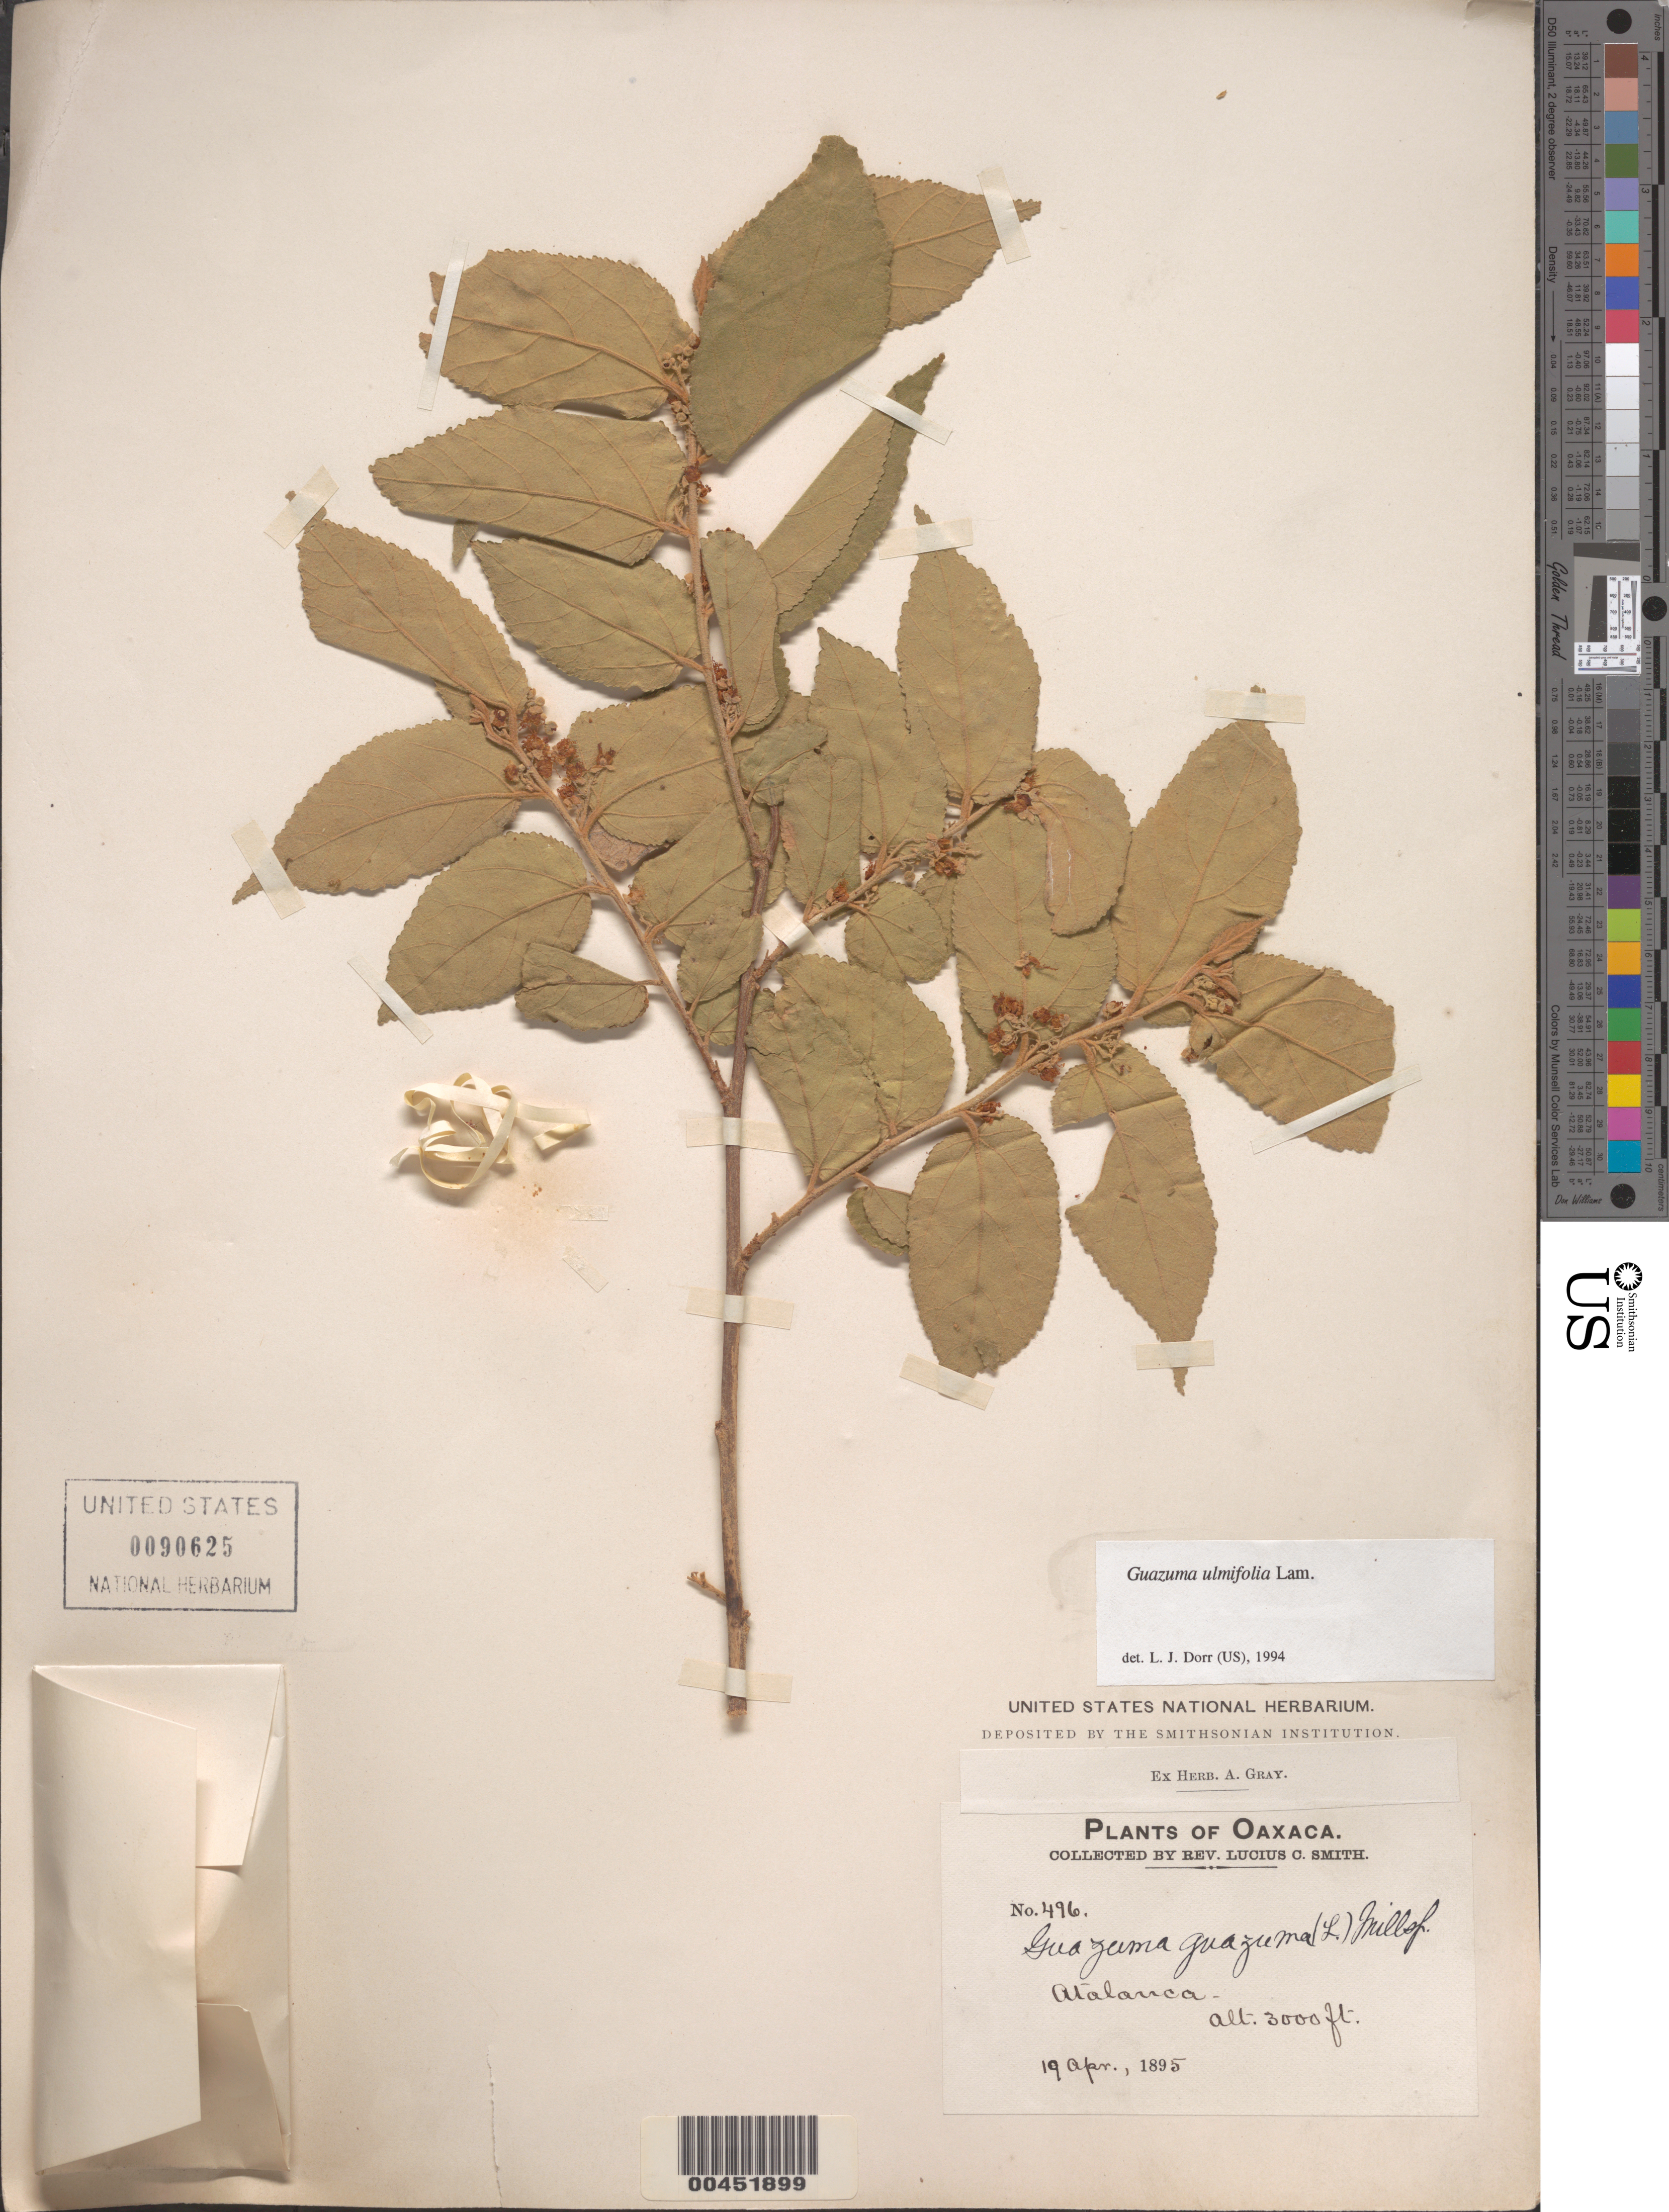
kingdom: Plantae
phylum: Tracheophyta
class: Magnoliopsida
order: Malvales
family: Malvaceae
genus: Guazuma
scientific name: Guazuma ulmifolia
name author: Lam.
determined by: Dorr, L. J., (BOT), Smithsonian Institution - National Museum of Natural History (UNITED STATES)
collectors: L. C. Smith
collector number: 496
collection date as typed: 19 Apr 1895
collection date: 1895-04-19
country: Mexico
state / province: Oaxaca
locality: Atalanca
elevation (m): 914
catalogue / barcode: US 90625